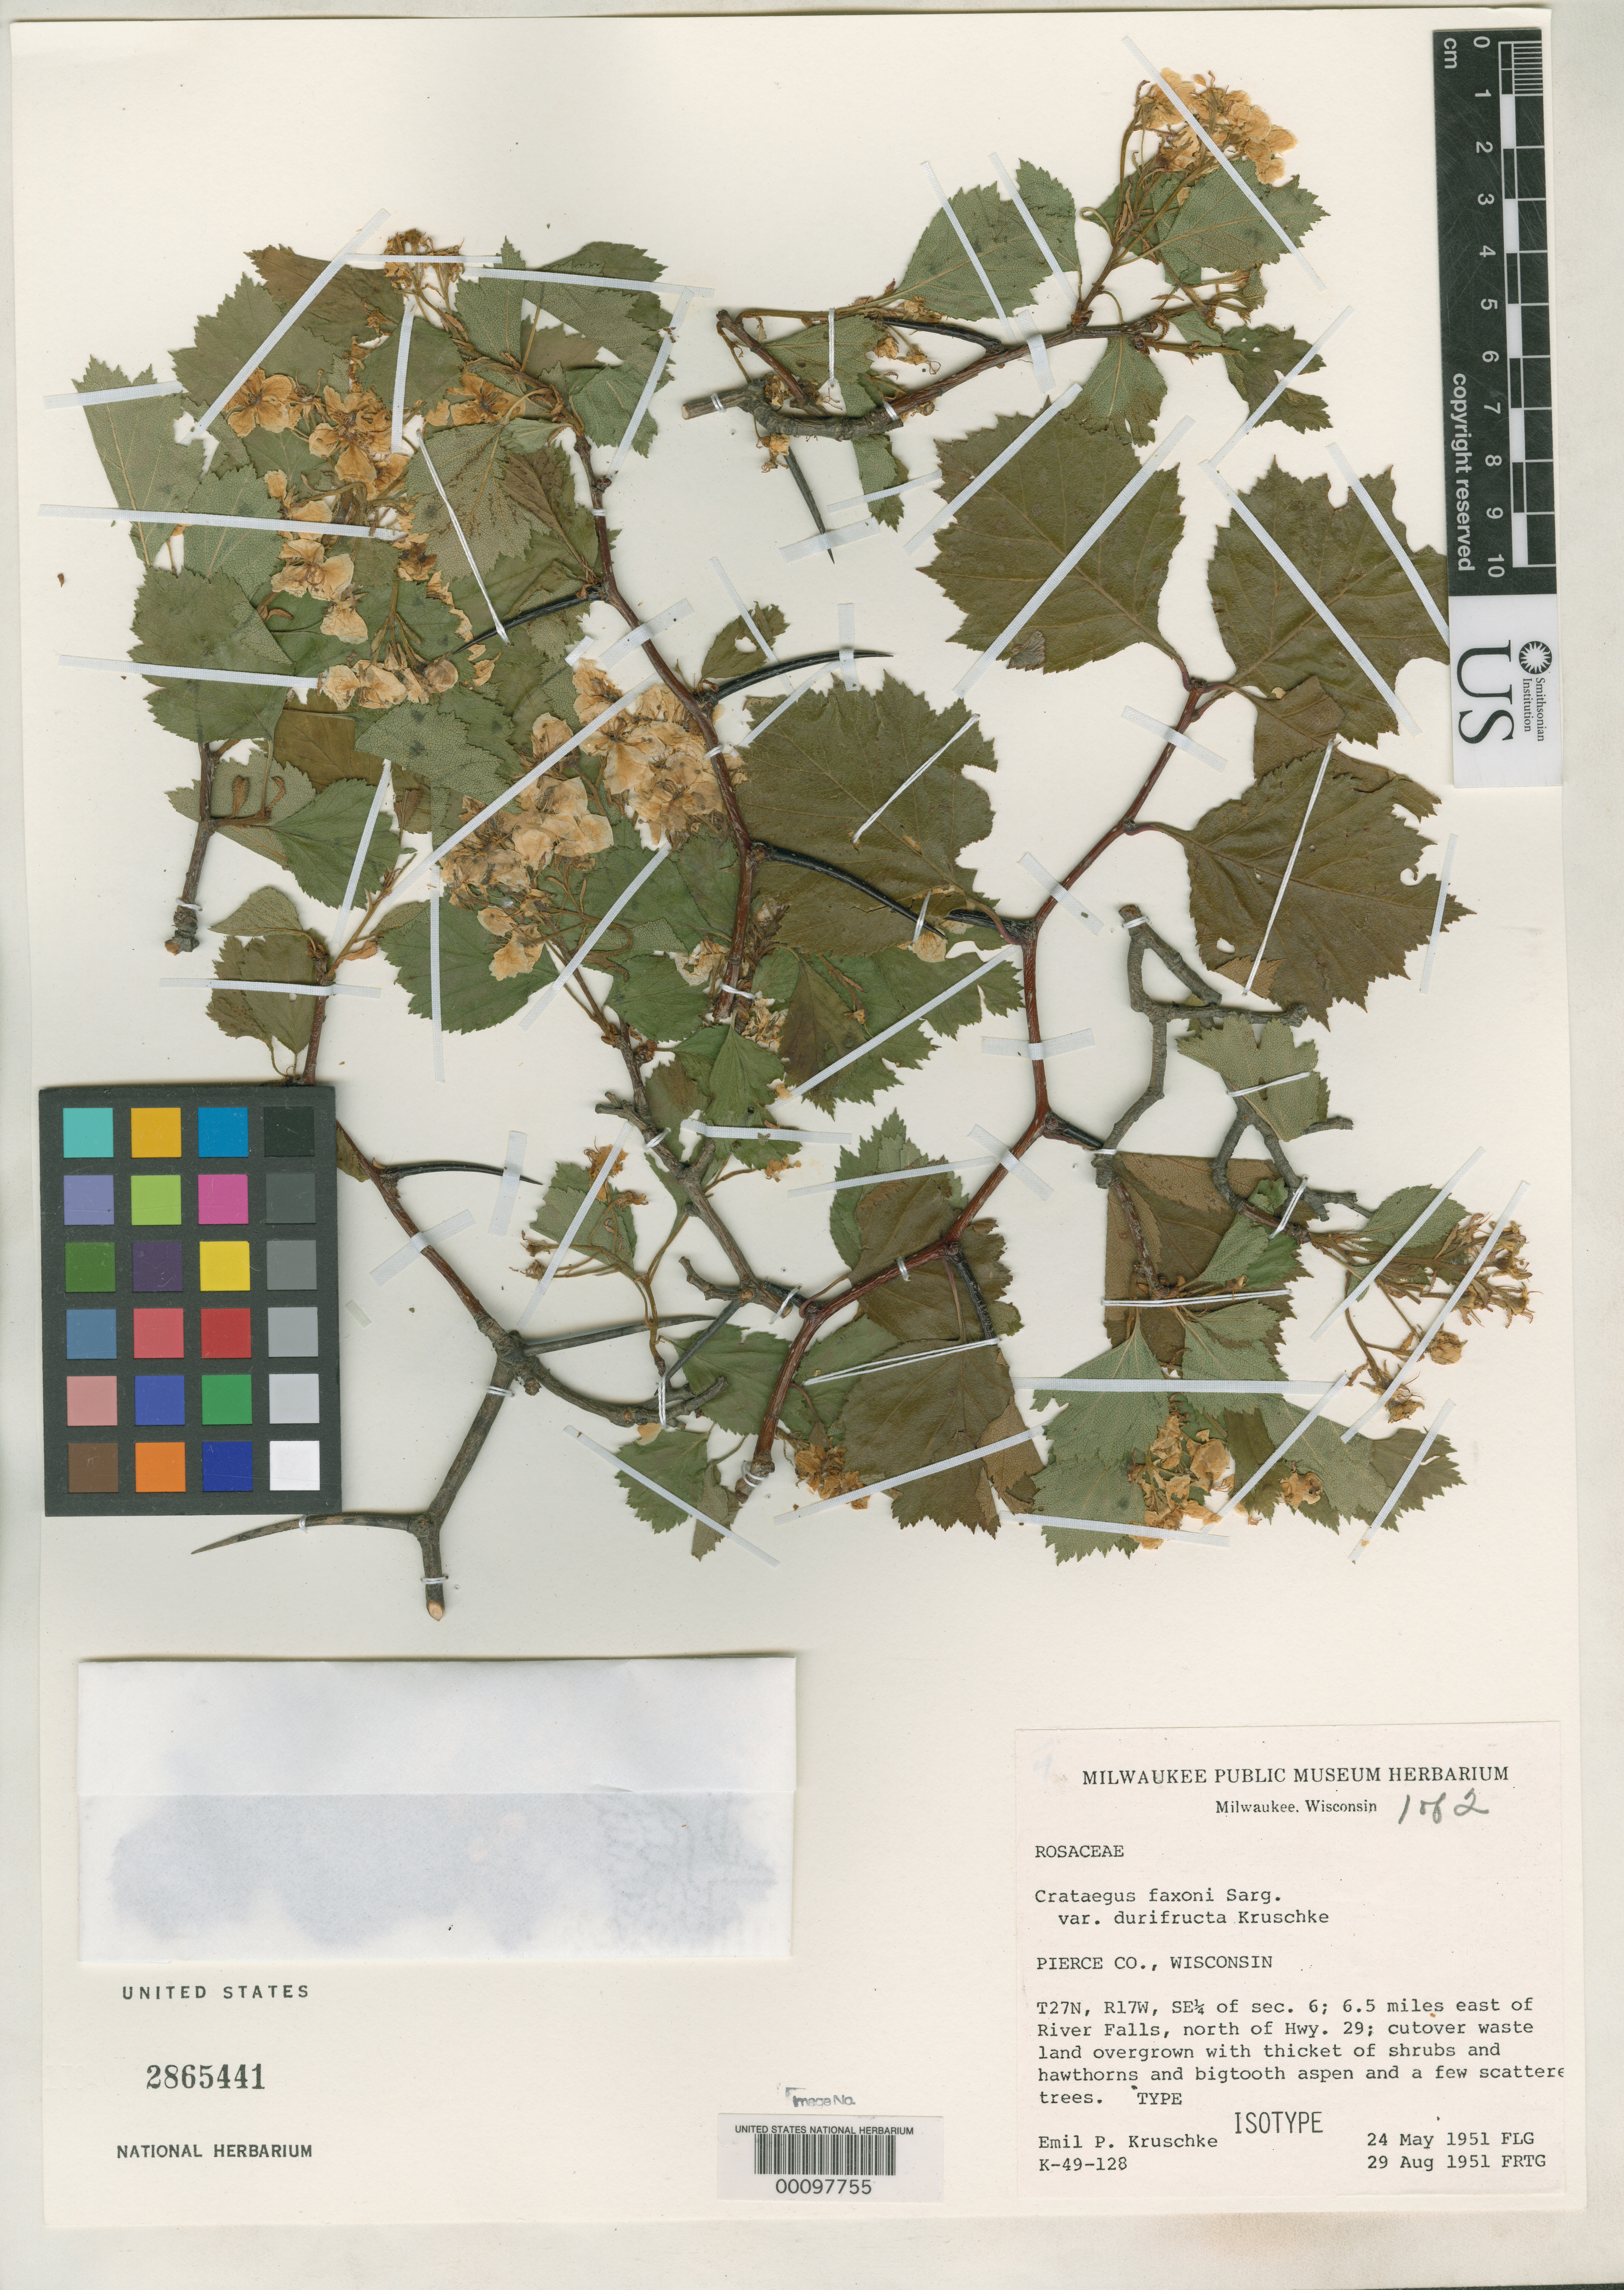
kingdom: Plantae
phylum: Tracheophyta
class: Magnoliopsida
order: Rosales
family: Rosaceae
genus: Crataegus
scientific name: Crataegus faxonii var. durifructa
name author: Kruschke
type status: Isotype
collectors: E. Kruschke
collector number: K-49-128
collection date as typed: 24 May 1951 and 29 Aug 1951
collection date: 1951-05-24,1951-08-29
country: United States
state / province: Wisconsin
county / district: Pierce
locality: E of River Falls, N of Hwy. 29.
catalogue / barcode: US 2865441